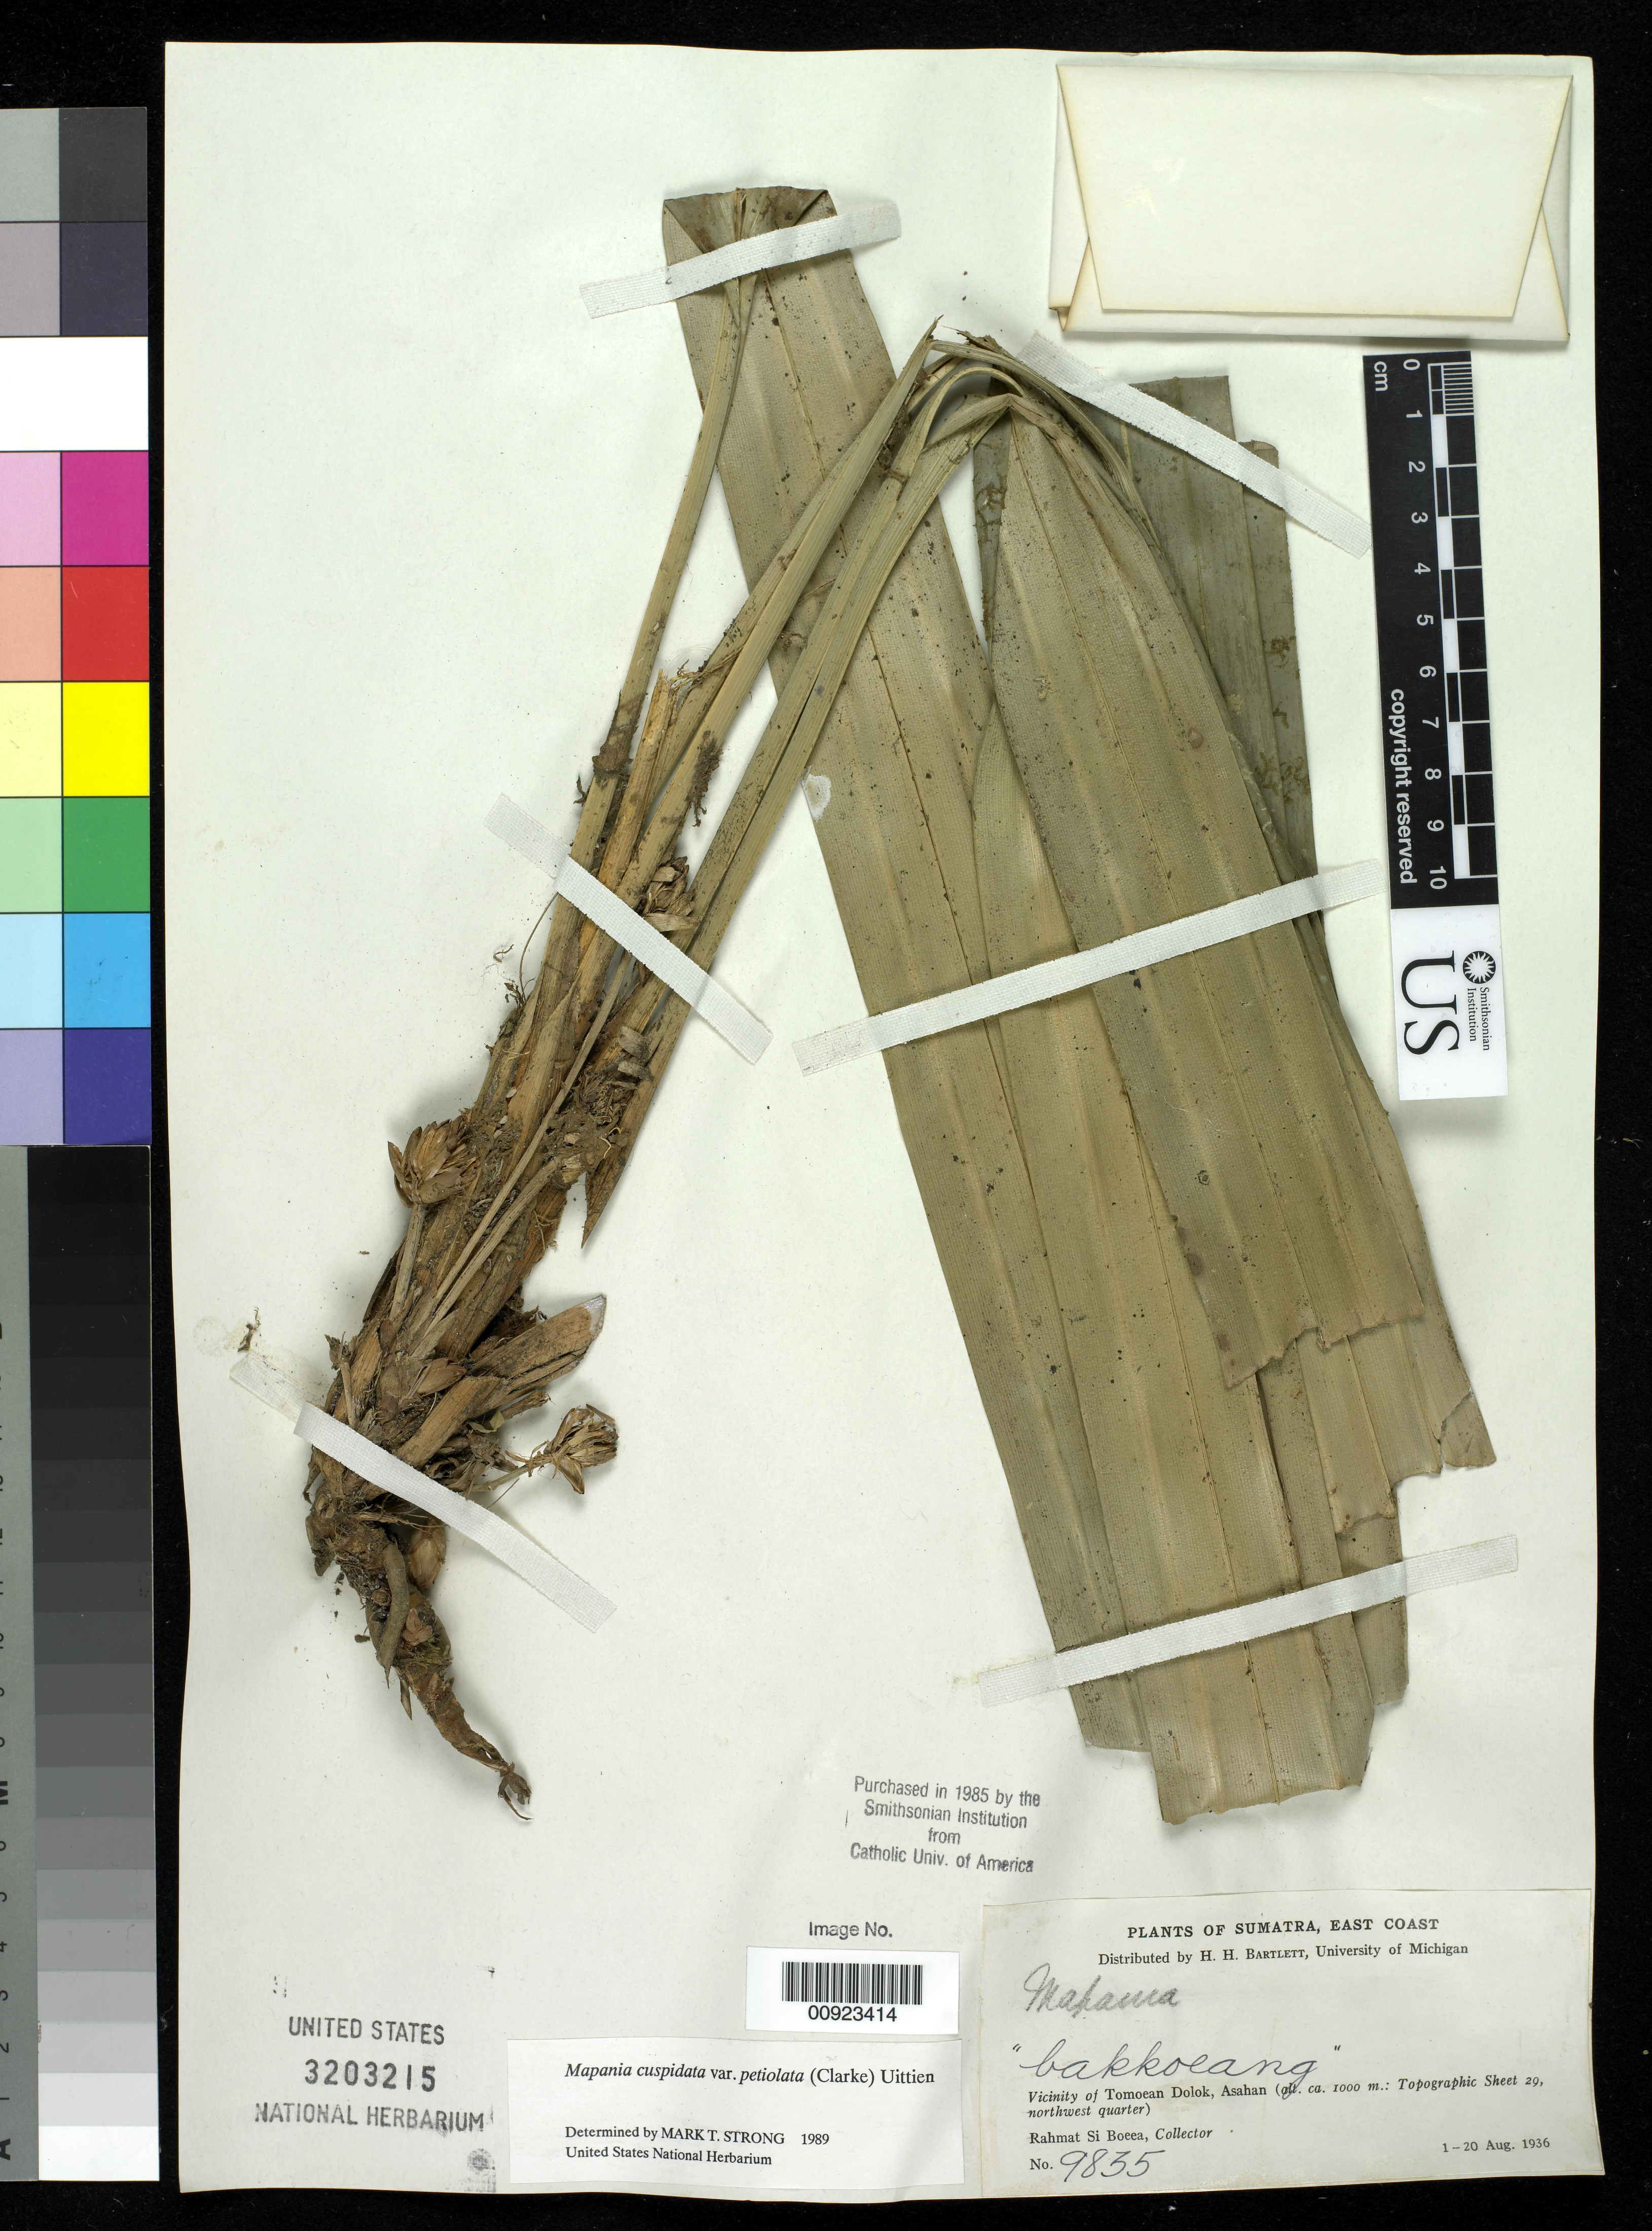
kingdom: Plantae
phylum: Tracheophyta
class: Liliopsida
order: Poales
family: Cyperaceae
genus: Mapania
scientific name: Mapania cuspidata var. petiolata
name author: (C.B. Clarke) Uittien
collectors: Rahmat Si Boeea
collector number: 9835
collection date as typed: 01 Aug 1936 to 20 Aug 1936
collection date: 1936-08-01/1936-08-20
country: Indonesia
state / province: Sumatra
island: Sumatra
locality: vicinity of Tomoean Dolok, Asahan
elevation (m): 1000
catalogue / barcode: US 3203215